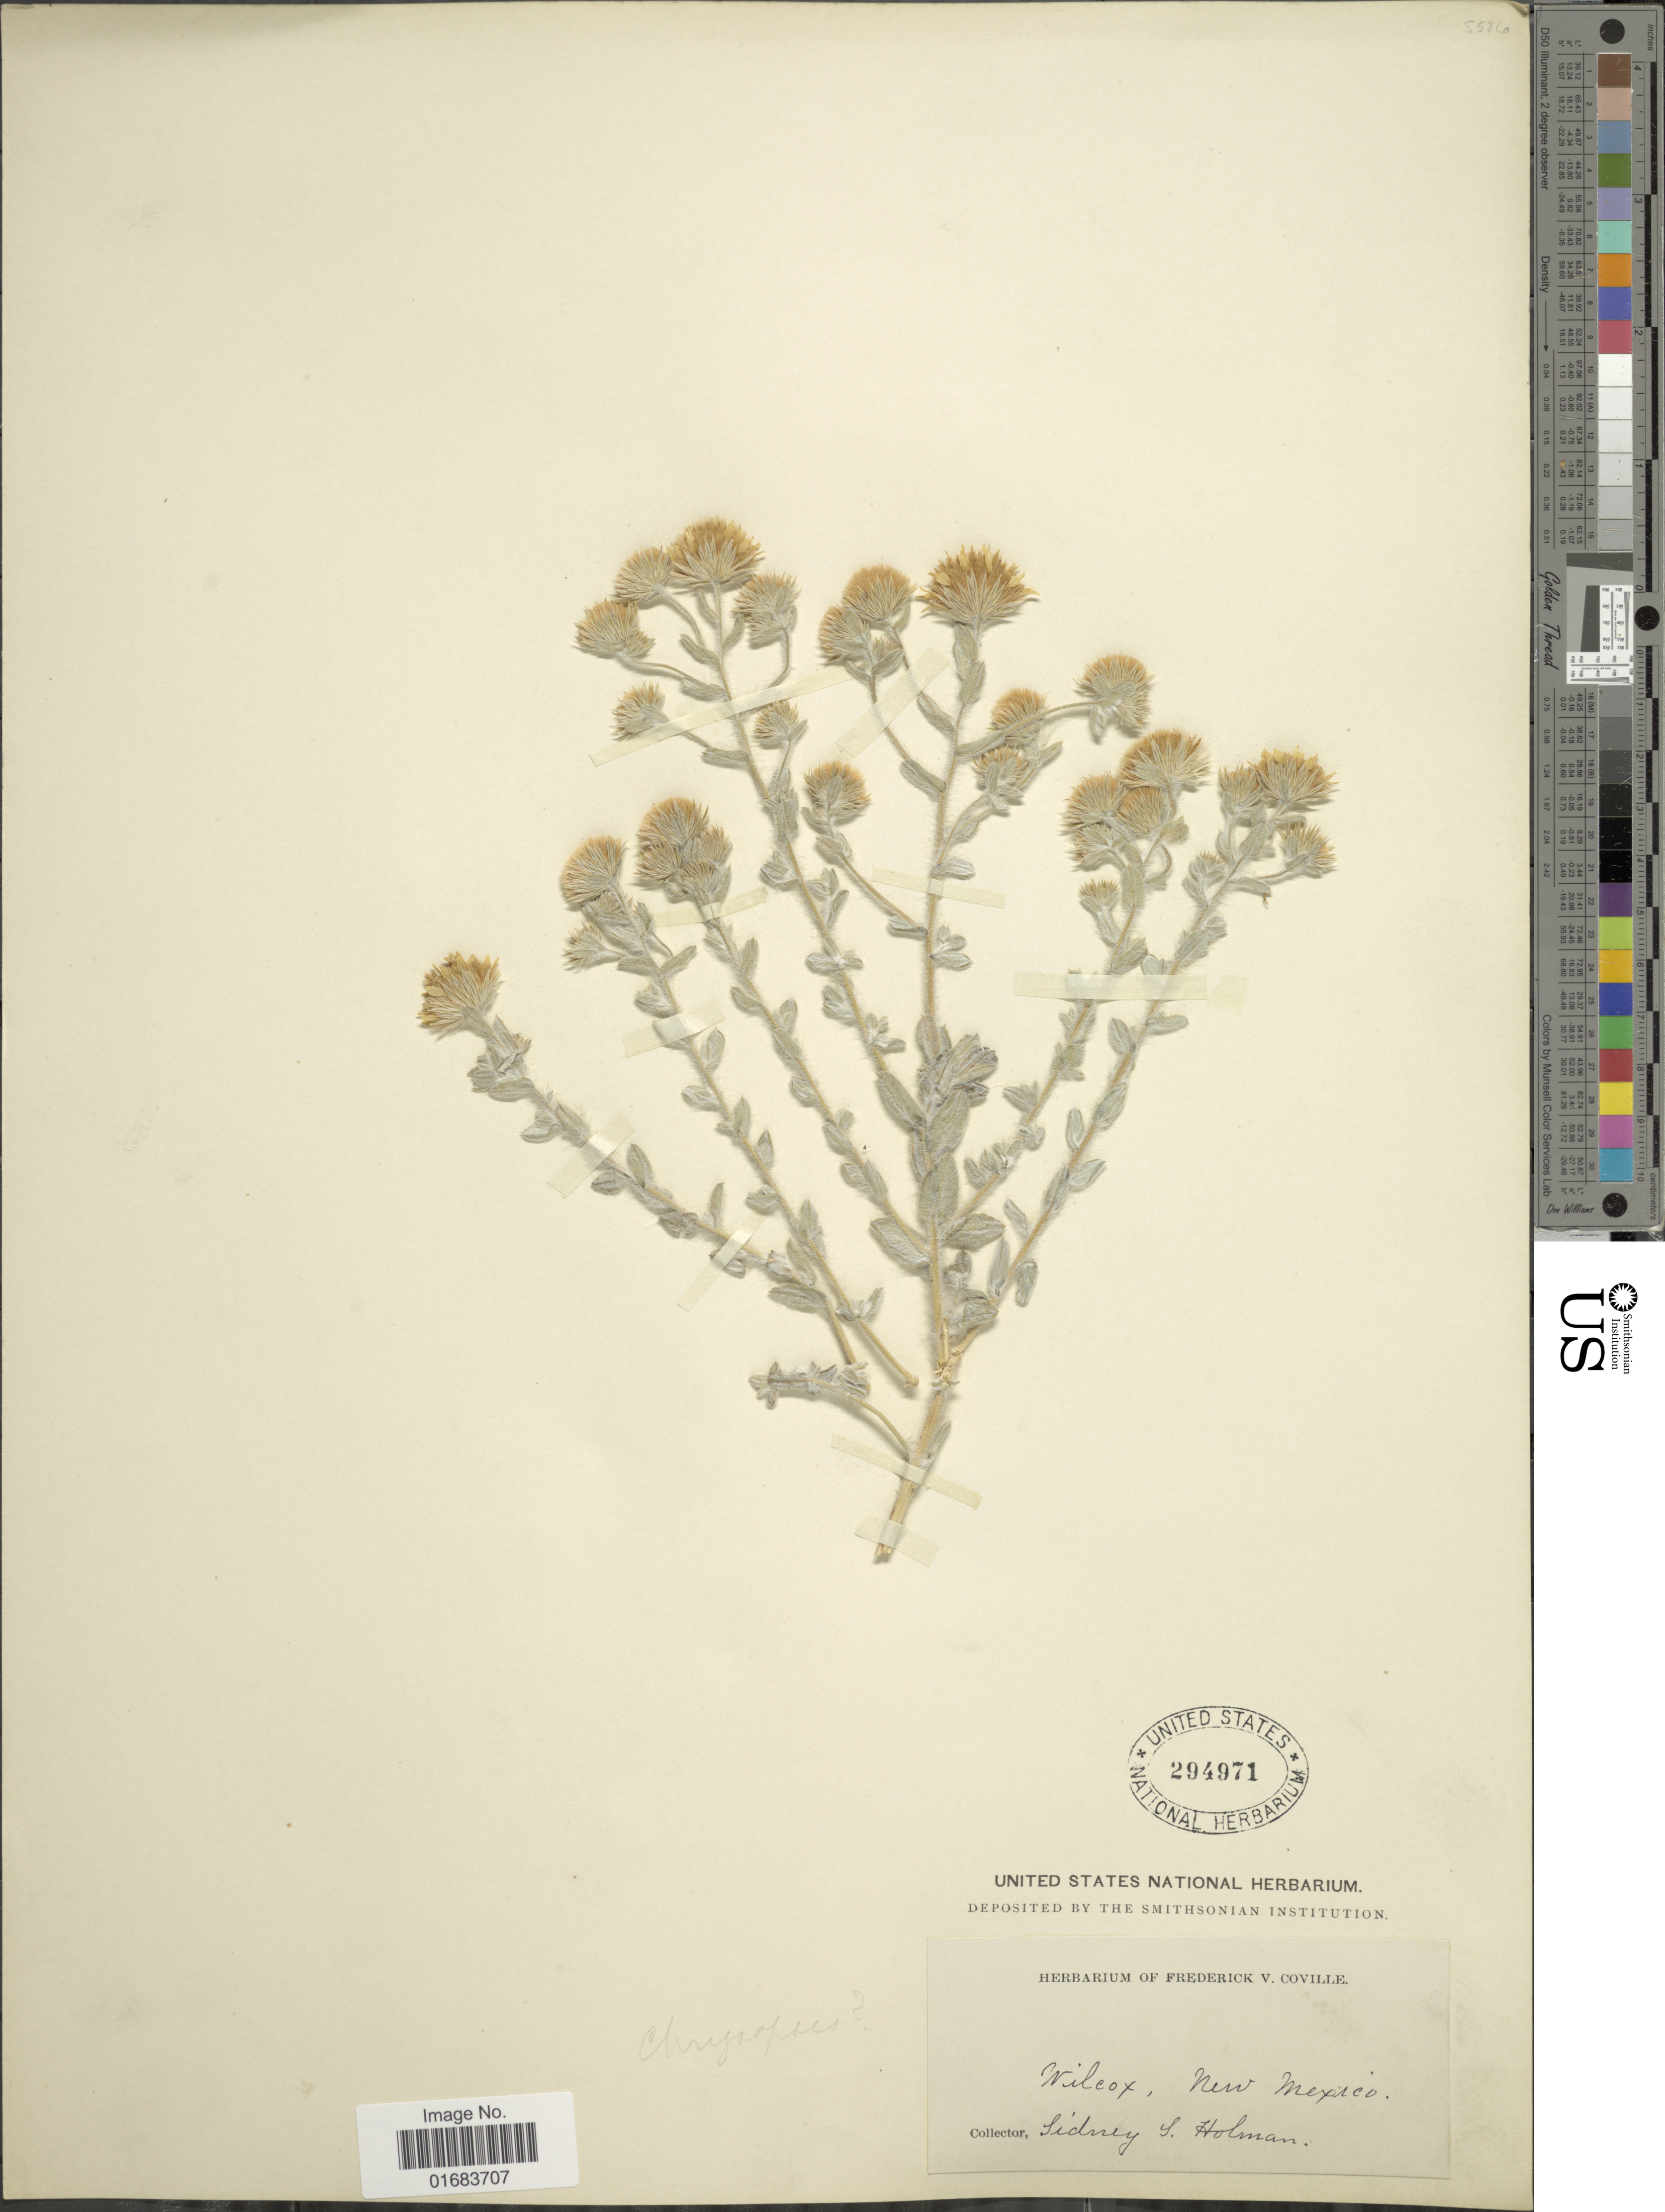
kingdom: Plantae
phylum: Tracheophyta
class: Magnoliopsida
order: Asterales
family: Asteraceae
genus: Chrysopsis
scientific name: Chrysopsis sp.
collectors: Sidney & -. Holman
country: United States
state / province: New Mexico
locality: Wilcox.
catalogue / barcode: US 294971